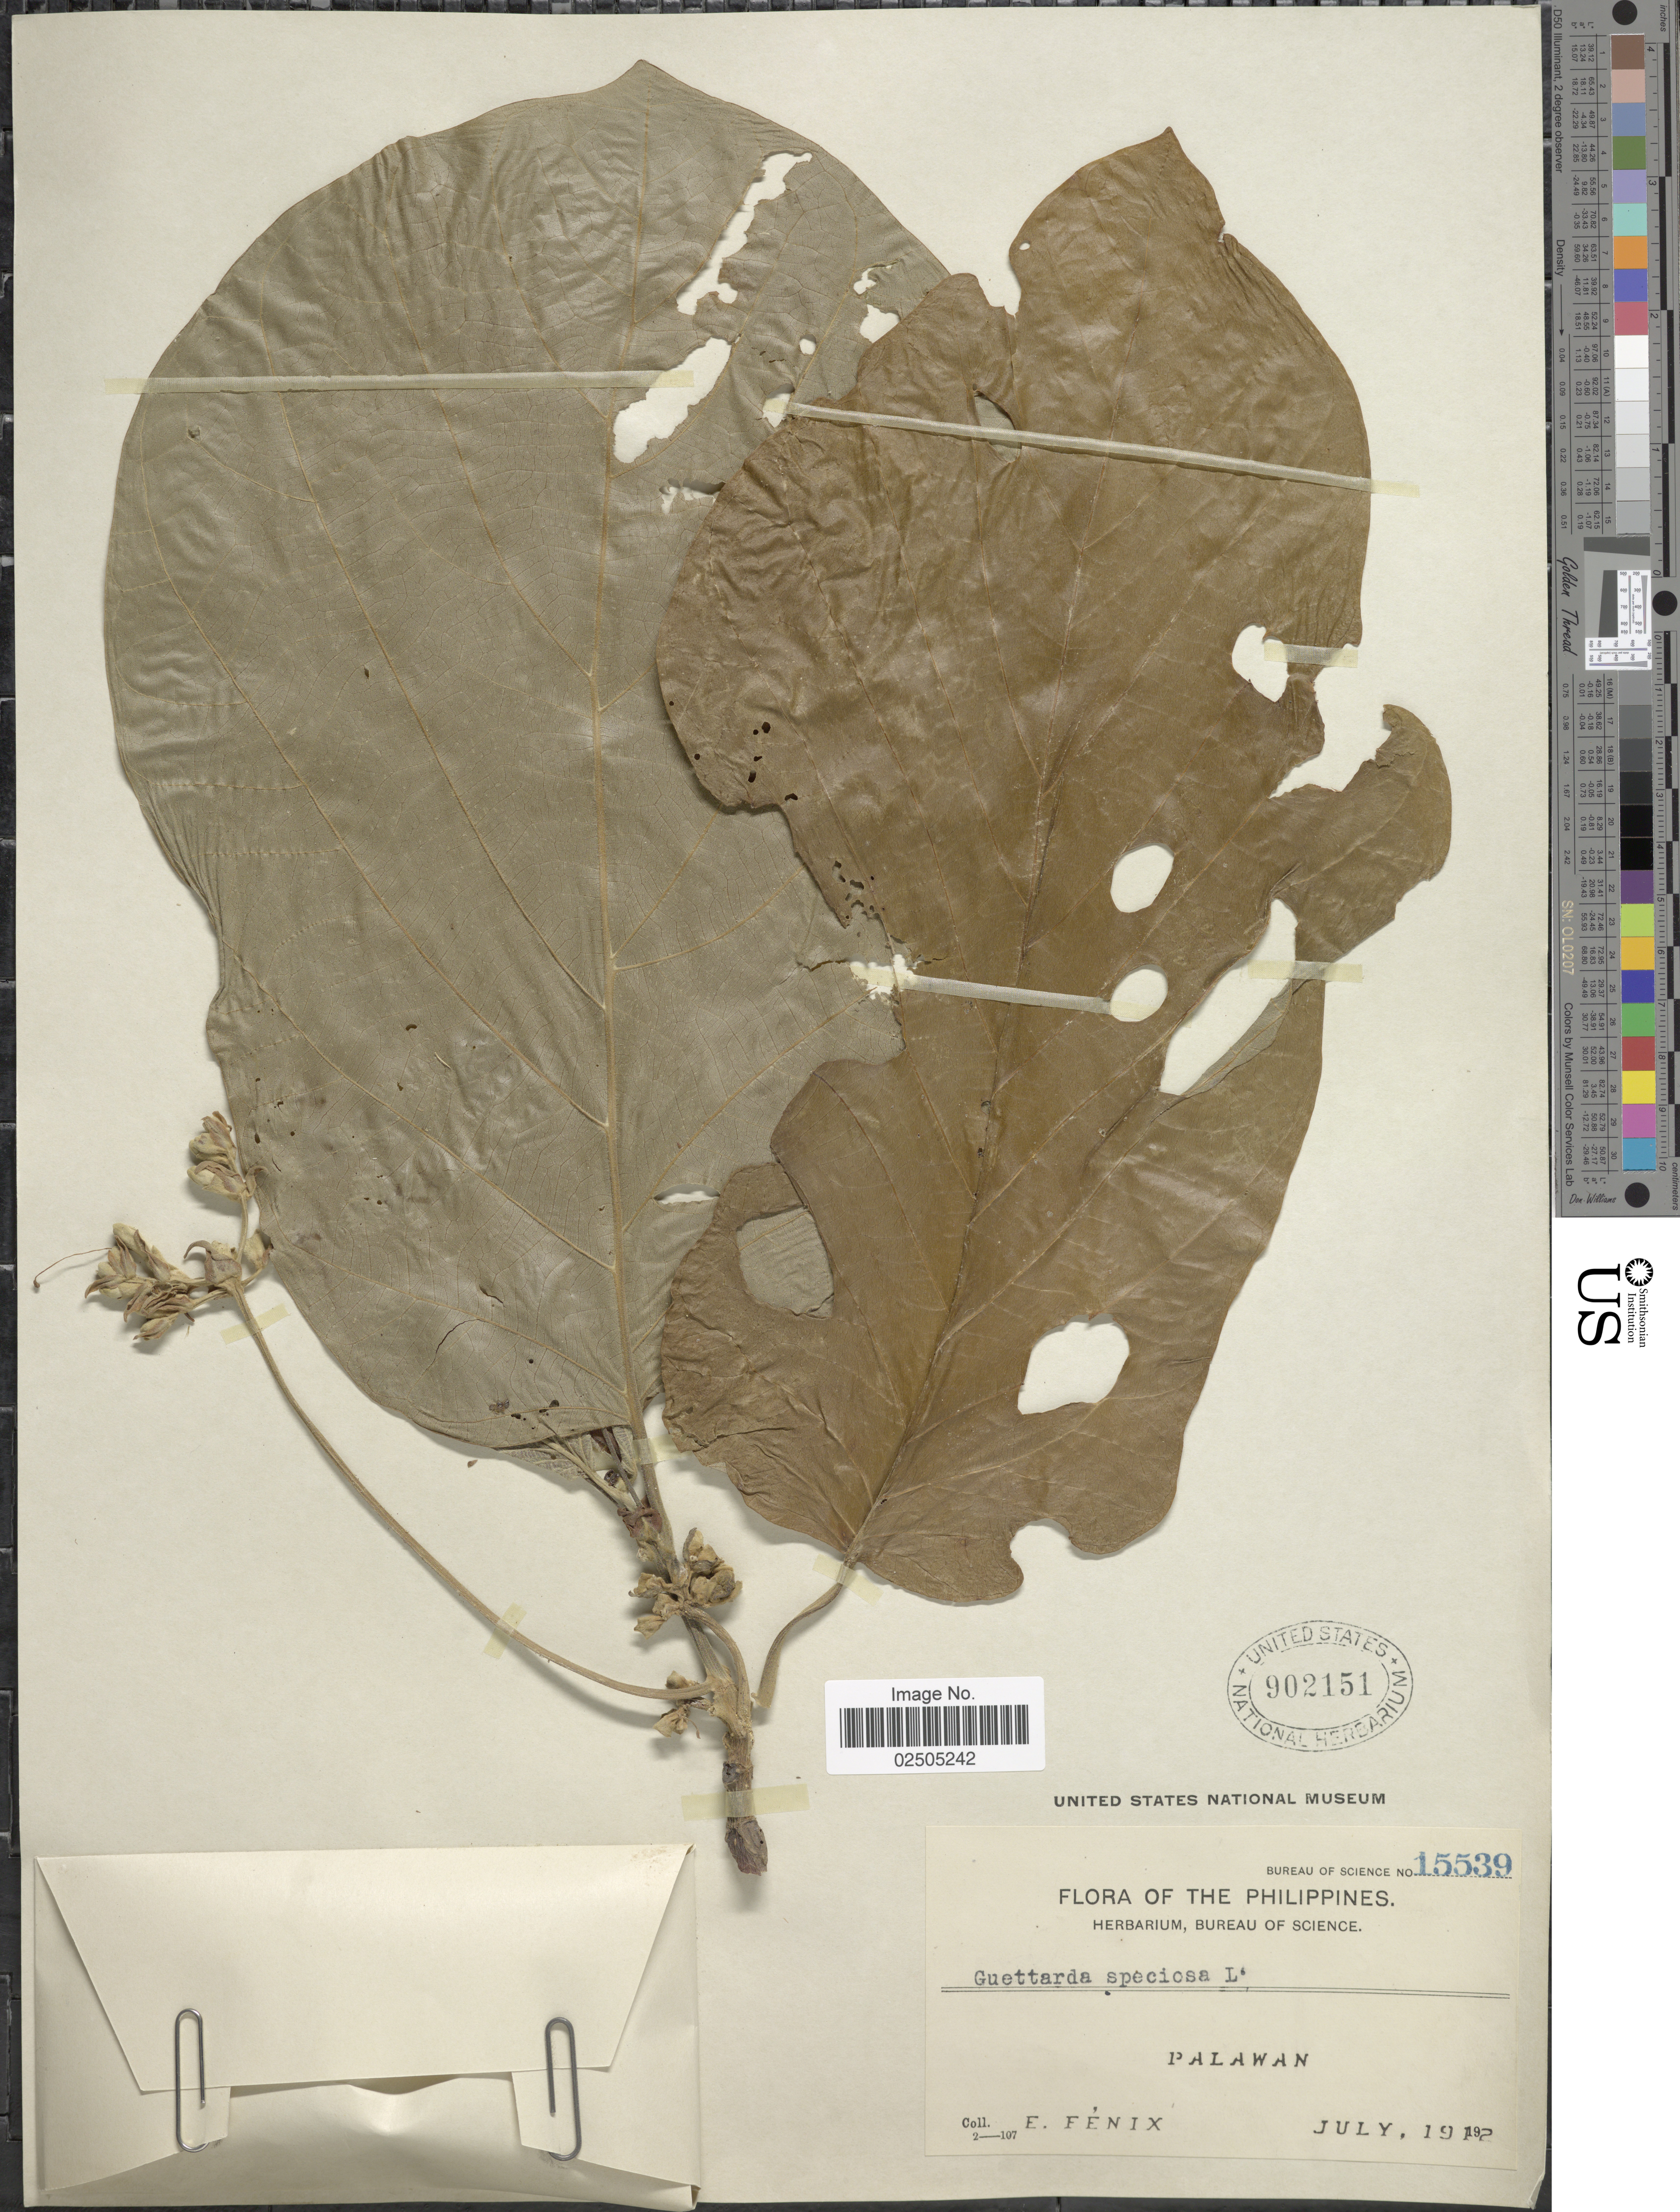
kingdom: Plantae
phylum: Tracheophyta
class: Magnoliopsida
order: Gentianales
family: Rubiaceae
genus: Guettarda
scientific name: Guettarda speciosa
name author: L.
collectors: E. Fénix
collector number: Bureau Of Science 15539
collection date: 1912-07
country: Philippines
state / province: Mimaropa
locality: Palawan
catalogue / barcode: US 902151